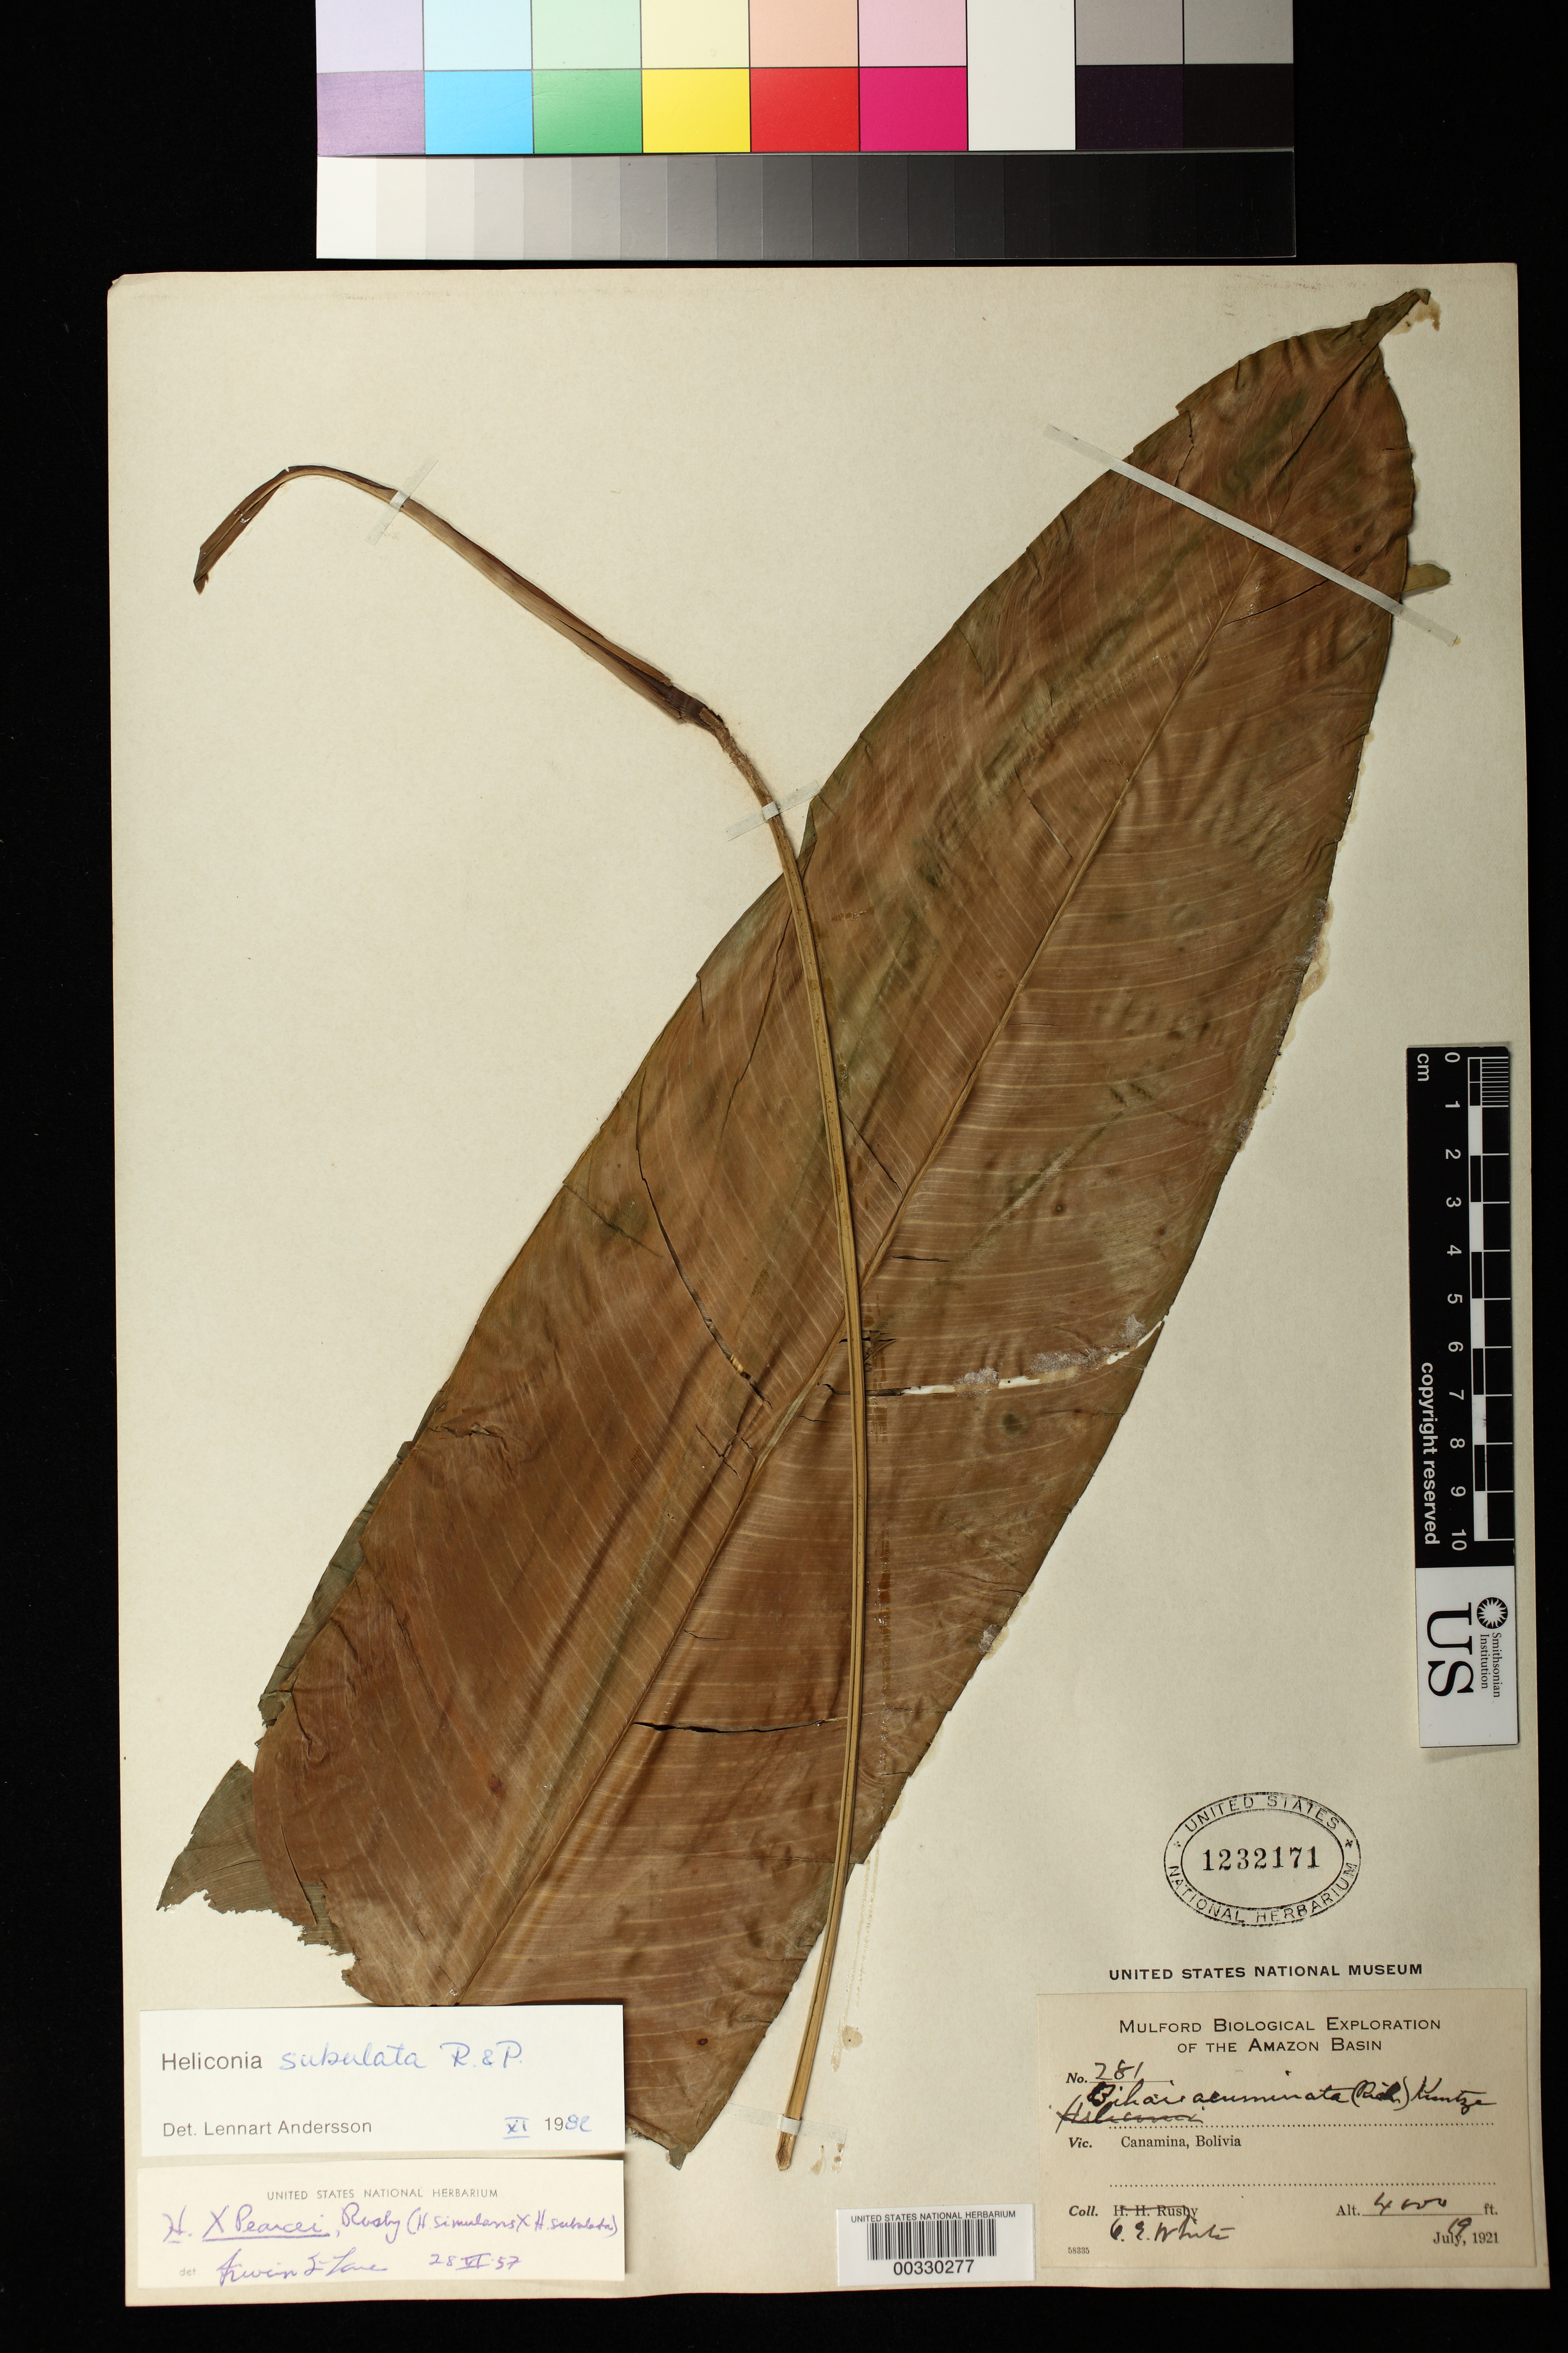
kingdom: Plantae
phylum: Tracheophyta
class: Liliopsida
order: Zingiberales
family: Heliconiaceae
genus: Heliconia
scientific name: Heliconia subulata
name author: Ruiz & Pav.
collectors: O. E. White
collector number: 281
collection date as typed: July 19, 1921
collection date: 1921-07-19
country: Bolivia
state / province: La Paz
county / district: Inquisivi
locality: Cañamina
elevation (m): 1219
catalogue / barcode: US 1232171